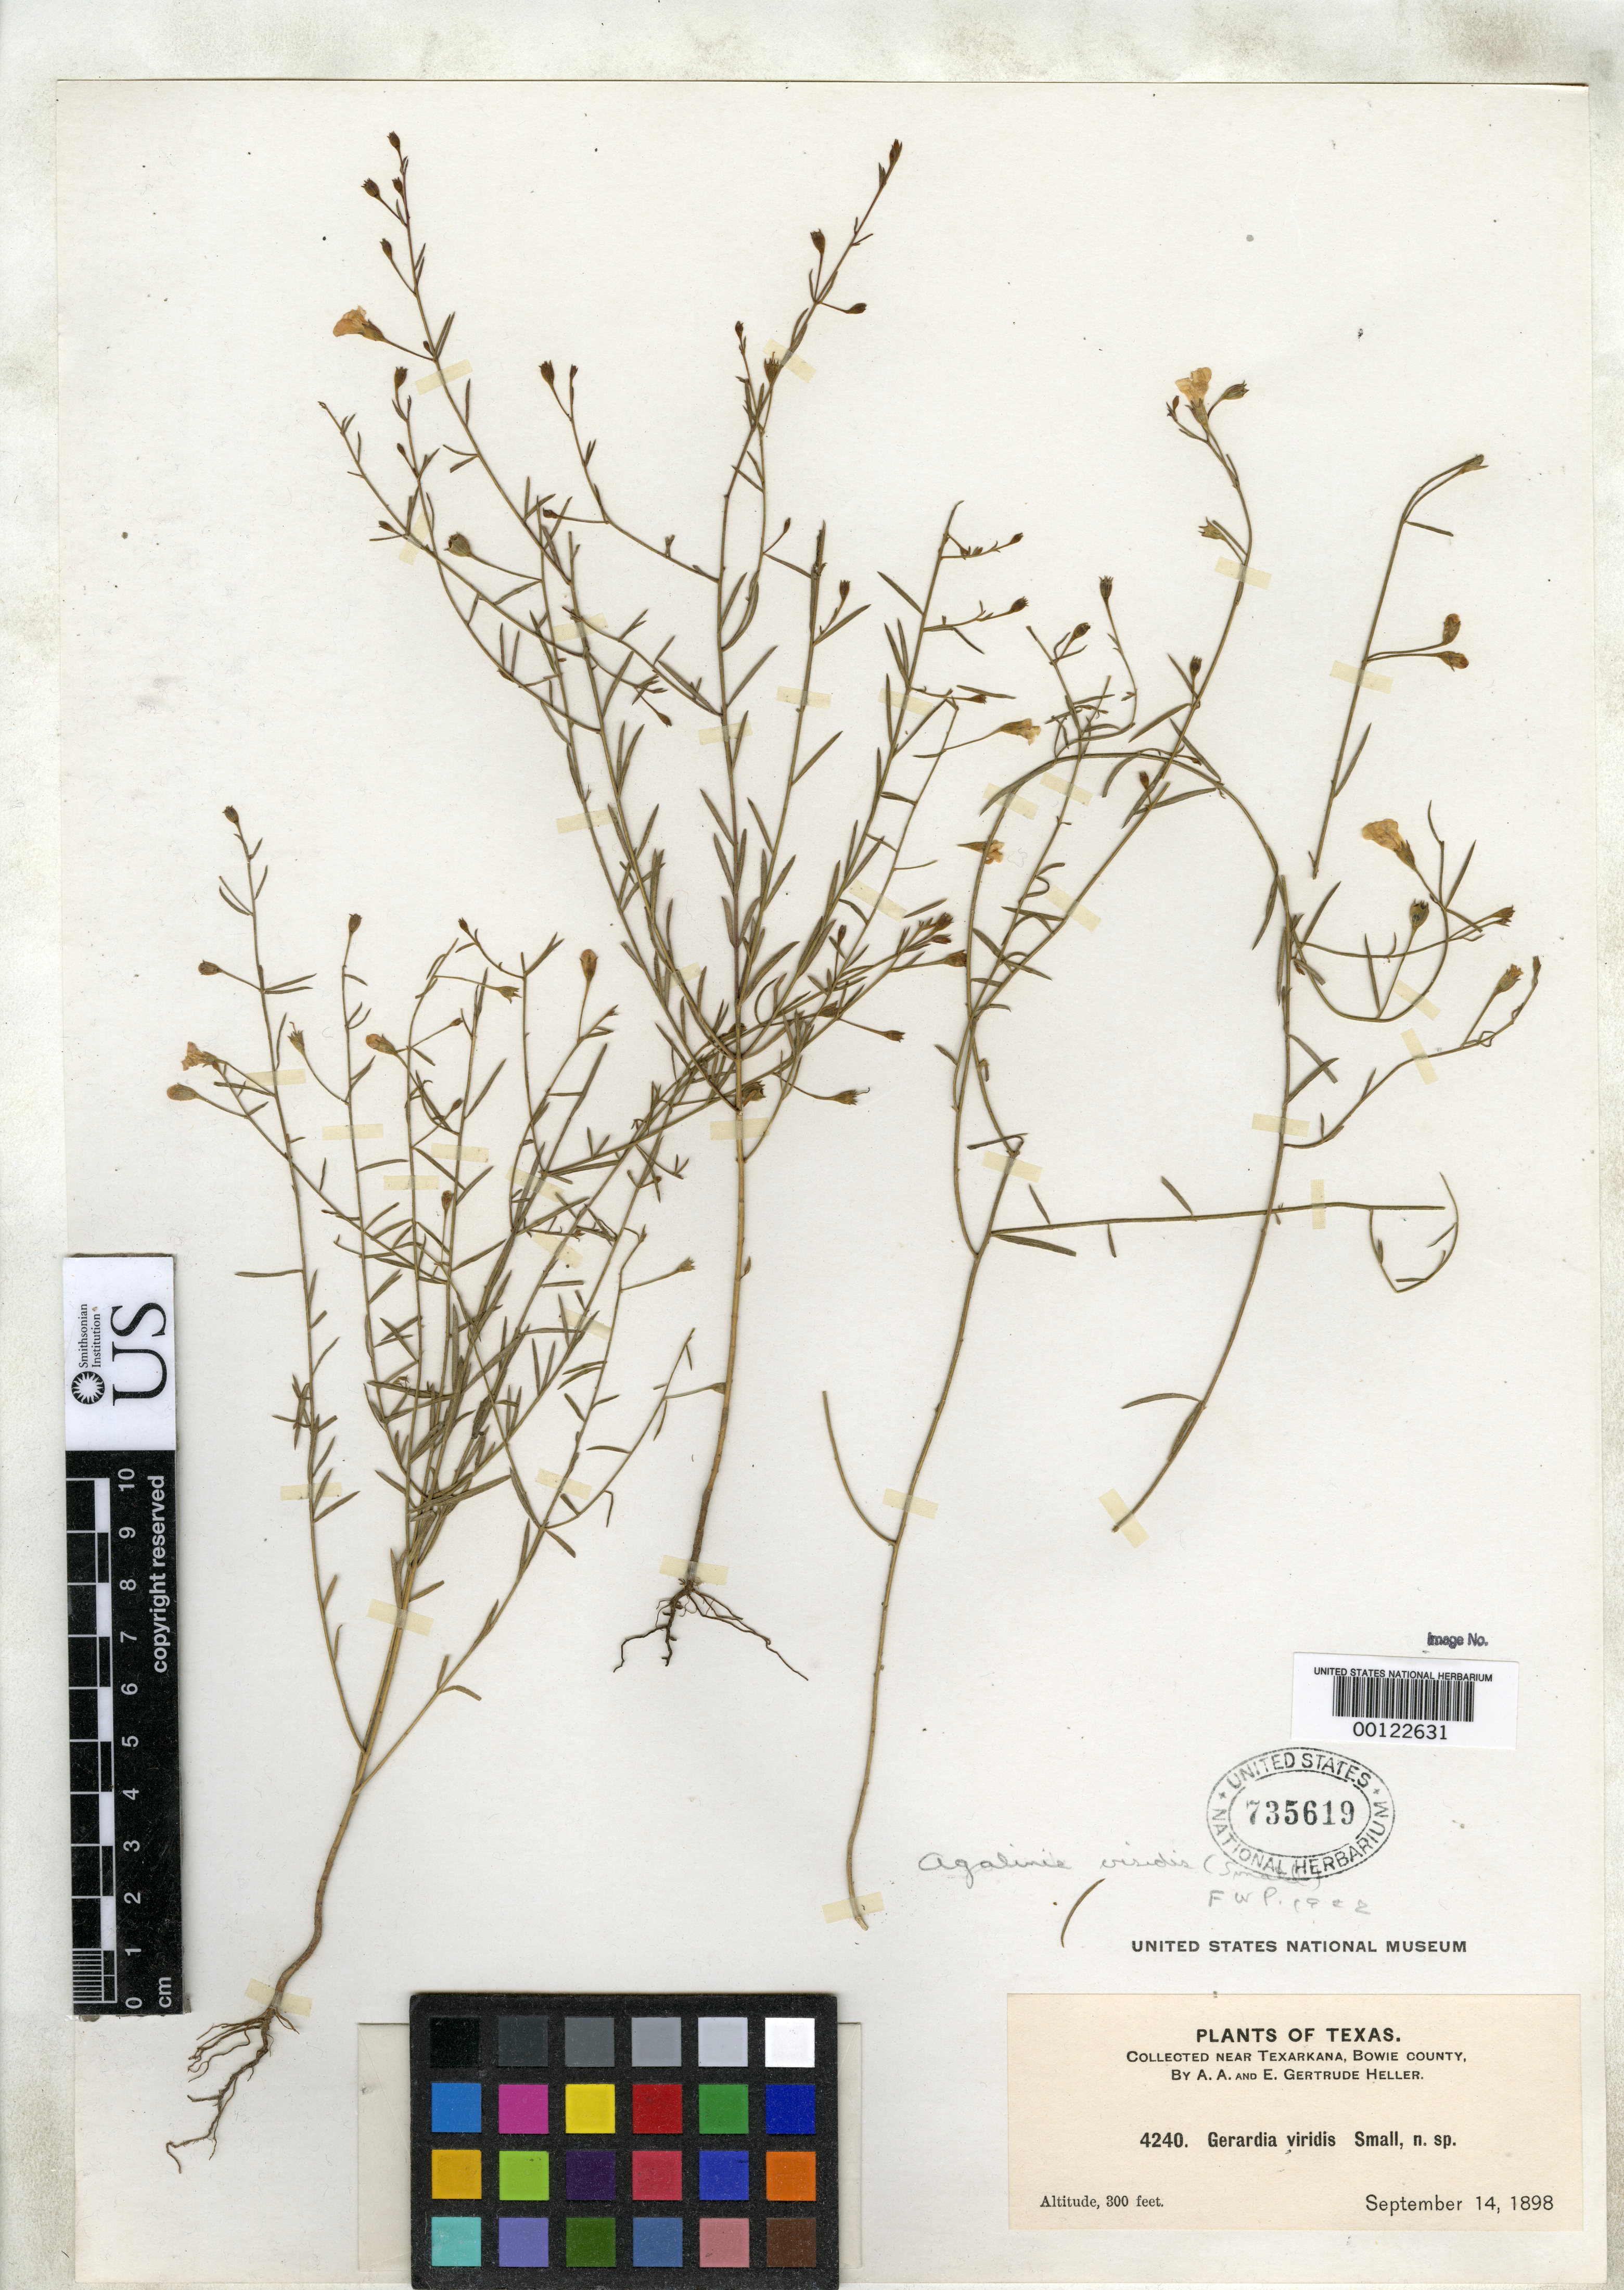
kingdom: Plantae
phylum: Tracheophyta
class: Magnoliopsida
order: Lamiales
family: Orobanchaceae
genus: Gerardia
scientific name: Gerardia viridis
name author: Small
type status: Isotype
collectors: A. A. Heller & E. G. Heller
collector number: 4240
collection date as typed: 14 Sep 1898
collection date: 1898-09-14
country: United States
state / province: Texas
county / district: Bowie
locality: Near Texarkana; alt. 300 ft.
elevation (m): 91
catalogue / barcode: US 735619